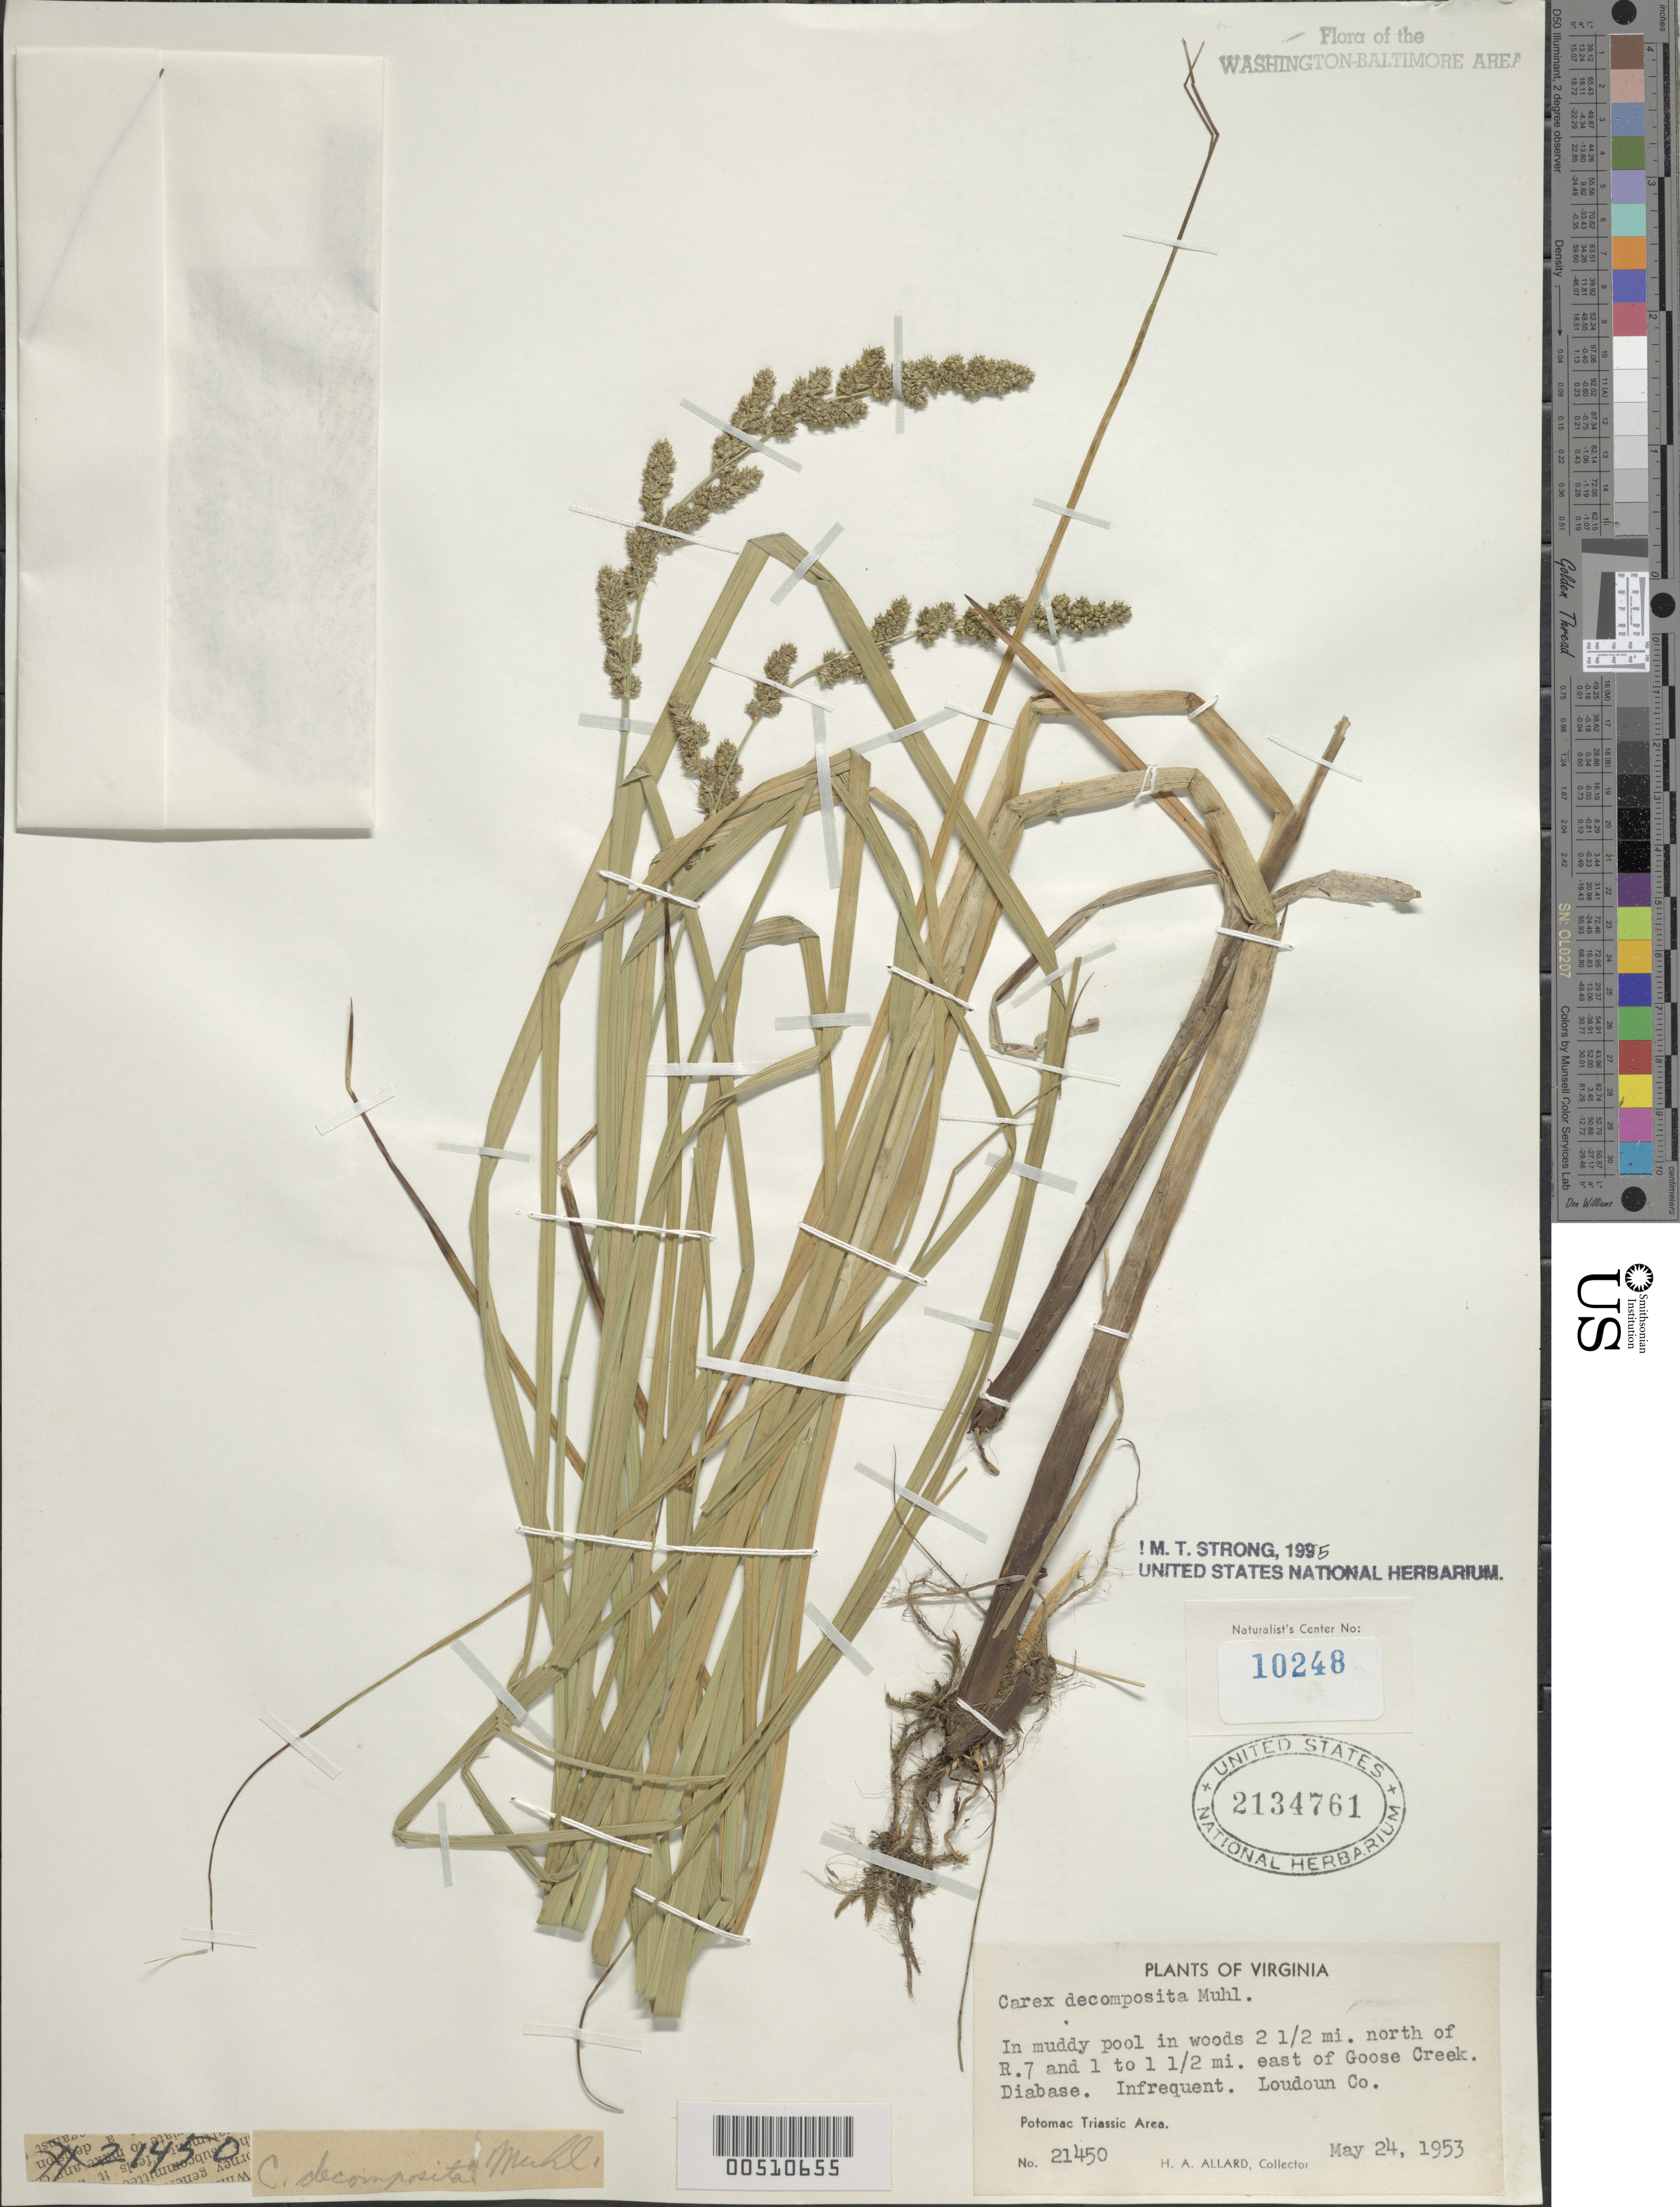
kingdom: Plantae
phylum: Tracheophyta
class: Liliopsida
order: Poales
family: Cyperaceae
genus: Carex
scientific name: Carex decomposita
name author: Muhl.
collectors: H. A. Allard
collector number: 21450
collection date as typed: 24 May 1953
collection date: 1953-05-24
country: United States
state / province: Virginia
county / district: Loudoun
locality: N of Rt. 7 and E of Goose Creek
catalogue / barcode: US 2134761